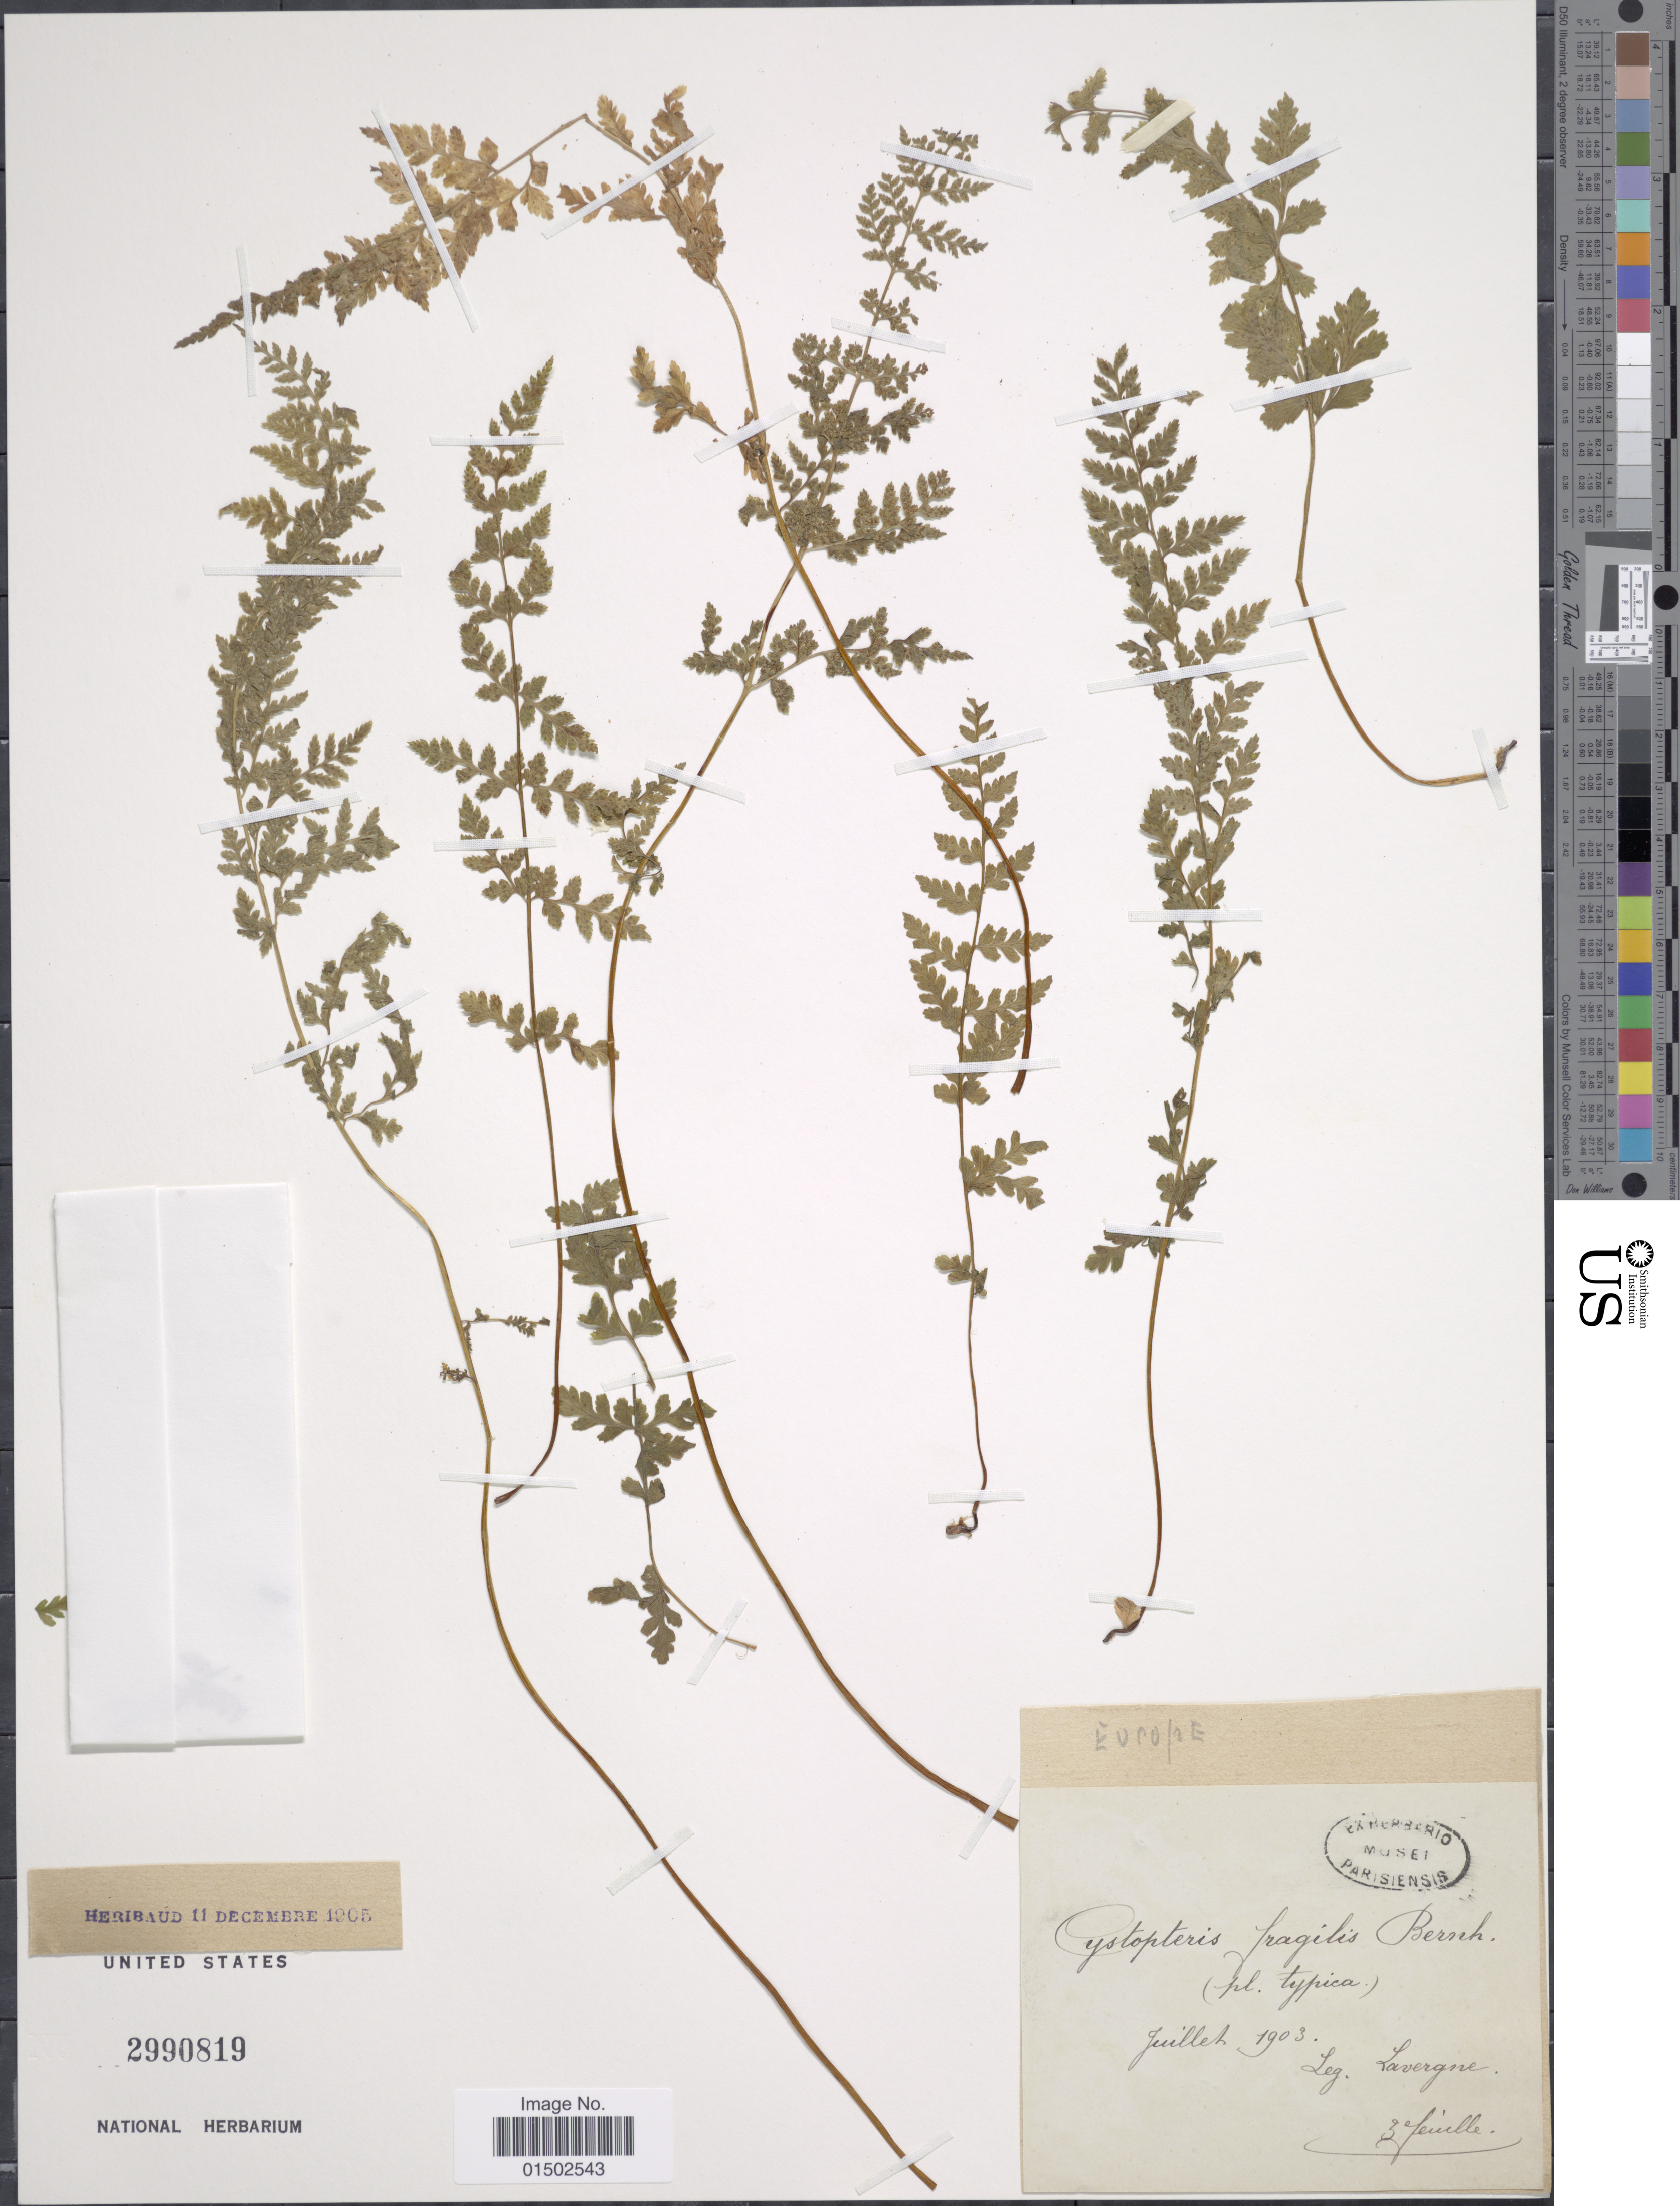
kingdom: Plantae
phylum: Tracheophyta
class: Polypodiopsida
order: Polypodiales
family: Cystopteridaceae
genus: Cystopteris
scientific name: Cystopteris fragilis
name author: (L.) Bernh.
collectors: L. Lavergne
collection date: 1903-07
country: France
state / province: Auvergne-Rhône-Alpes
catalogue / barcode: US 2990819